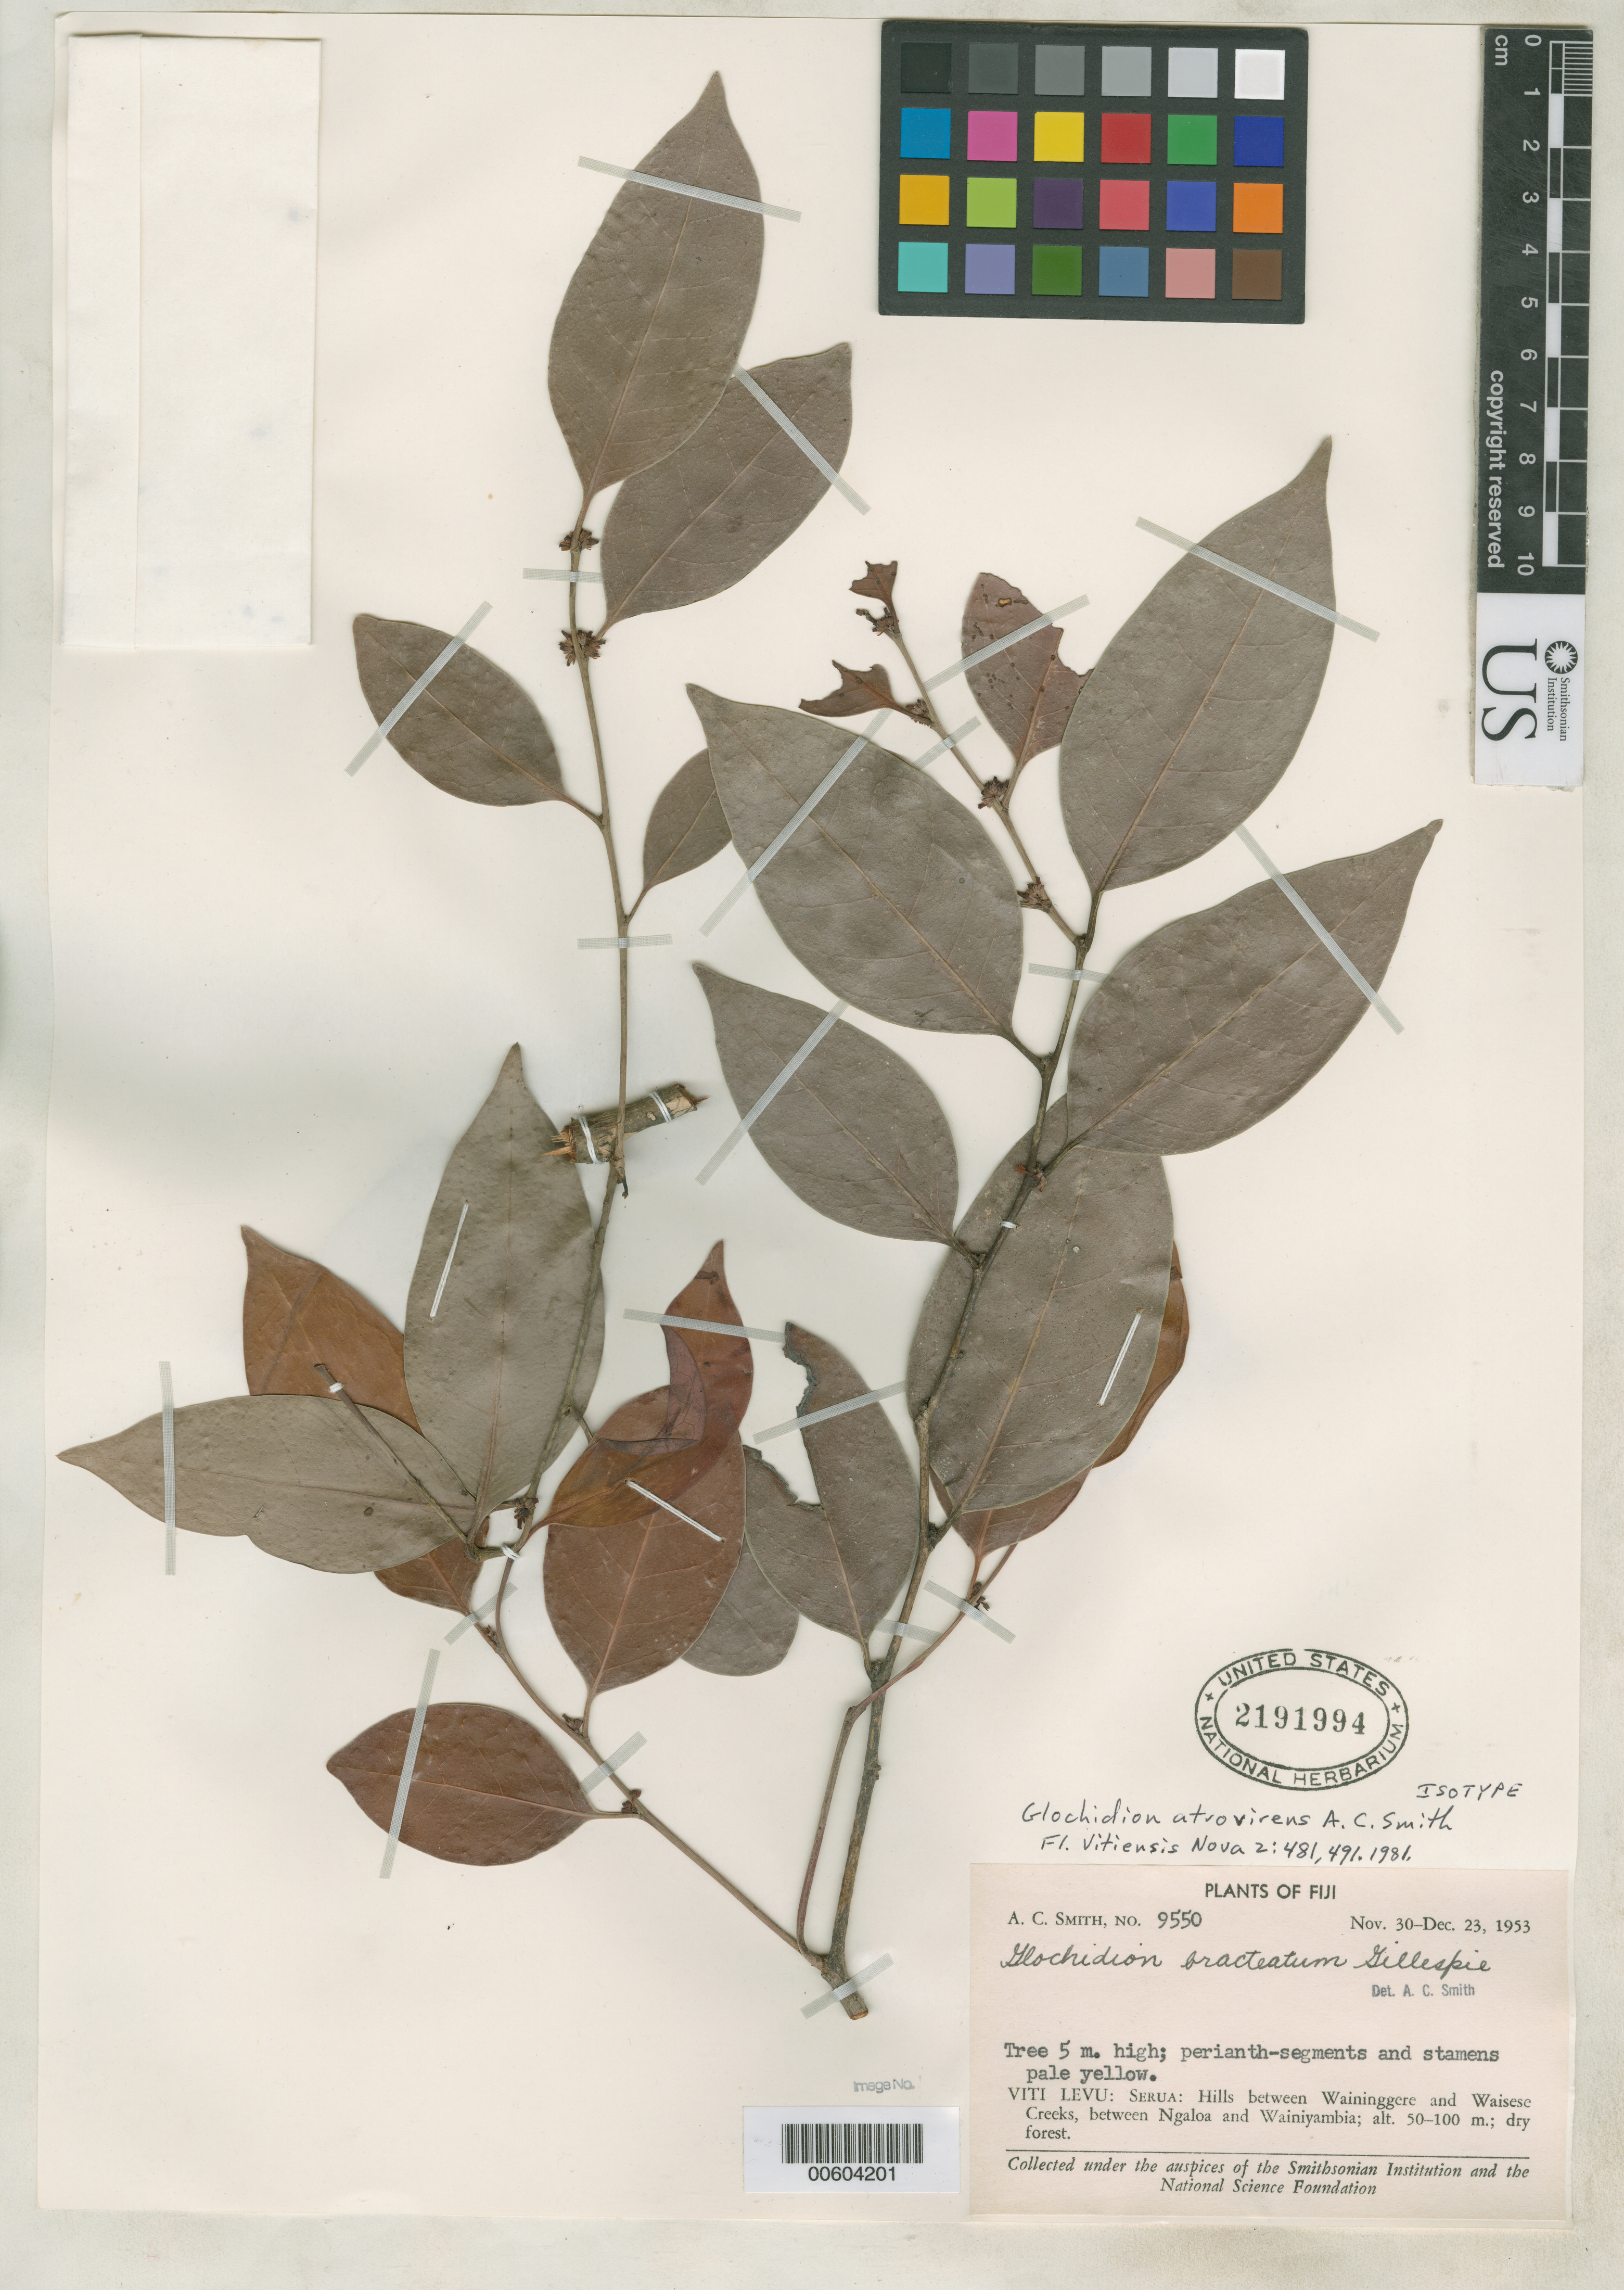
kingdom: Plantae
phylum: Tracheophyta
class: Magnoliopsida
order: Malpighiales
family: Phyllanthaceae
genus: Glochidion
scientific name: Glochidion atrovirens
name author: A.C. Sm.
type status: Isotype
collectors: A. C. Smith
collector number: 9550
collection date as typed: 30 Nov 1953 to 23 Dec 1953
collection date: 1953-11-30/1953-12-23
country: Fiji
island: Viti Levu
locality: Serua, hills between Waininggere & Waisese Creeks, between Ngaloa & Wainiyambia. [Viti Levu Group]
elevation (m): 50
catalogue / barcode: US 2191994